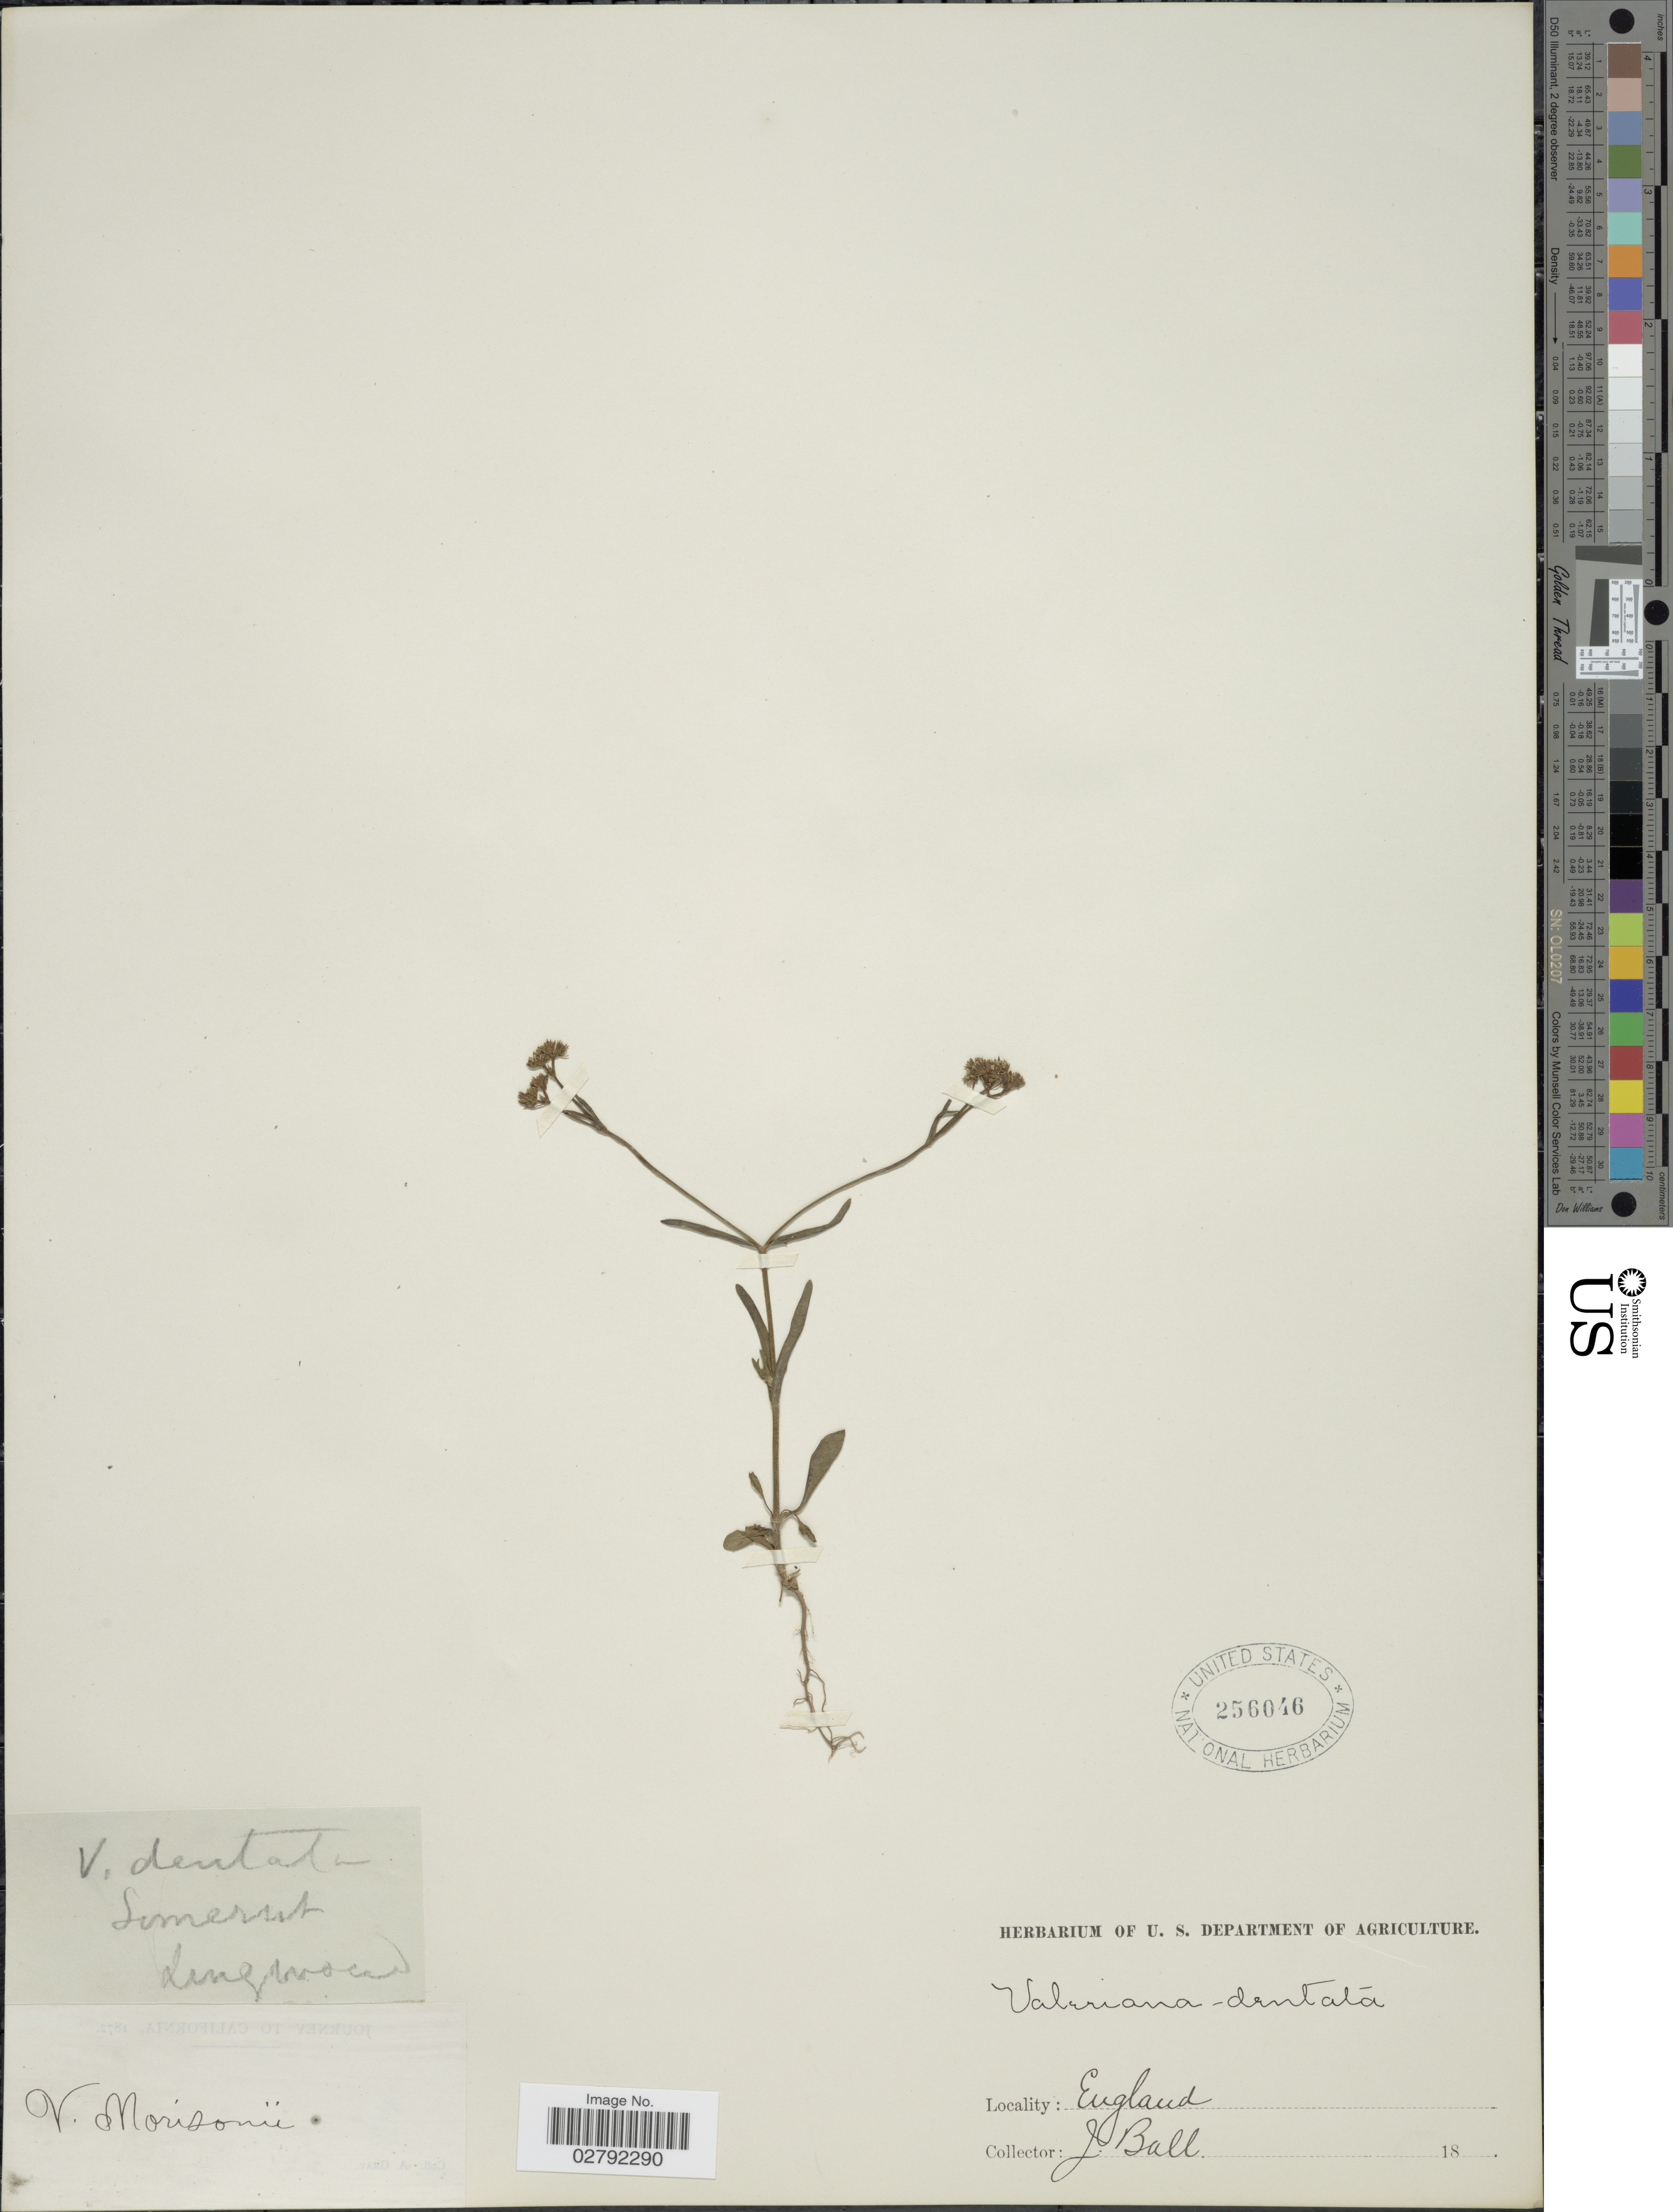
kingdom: Plantae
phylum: Tracheophyta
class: Magnoliopsida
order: Dipsacales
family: Caprifoliaceae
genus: Valerianella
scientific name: Valerianella dentata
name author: (L.) Pollich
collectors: J. Ball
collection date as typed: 18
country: United Kingdom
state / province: England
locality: Somerset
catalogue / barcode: US 256046